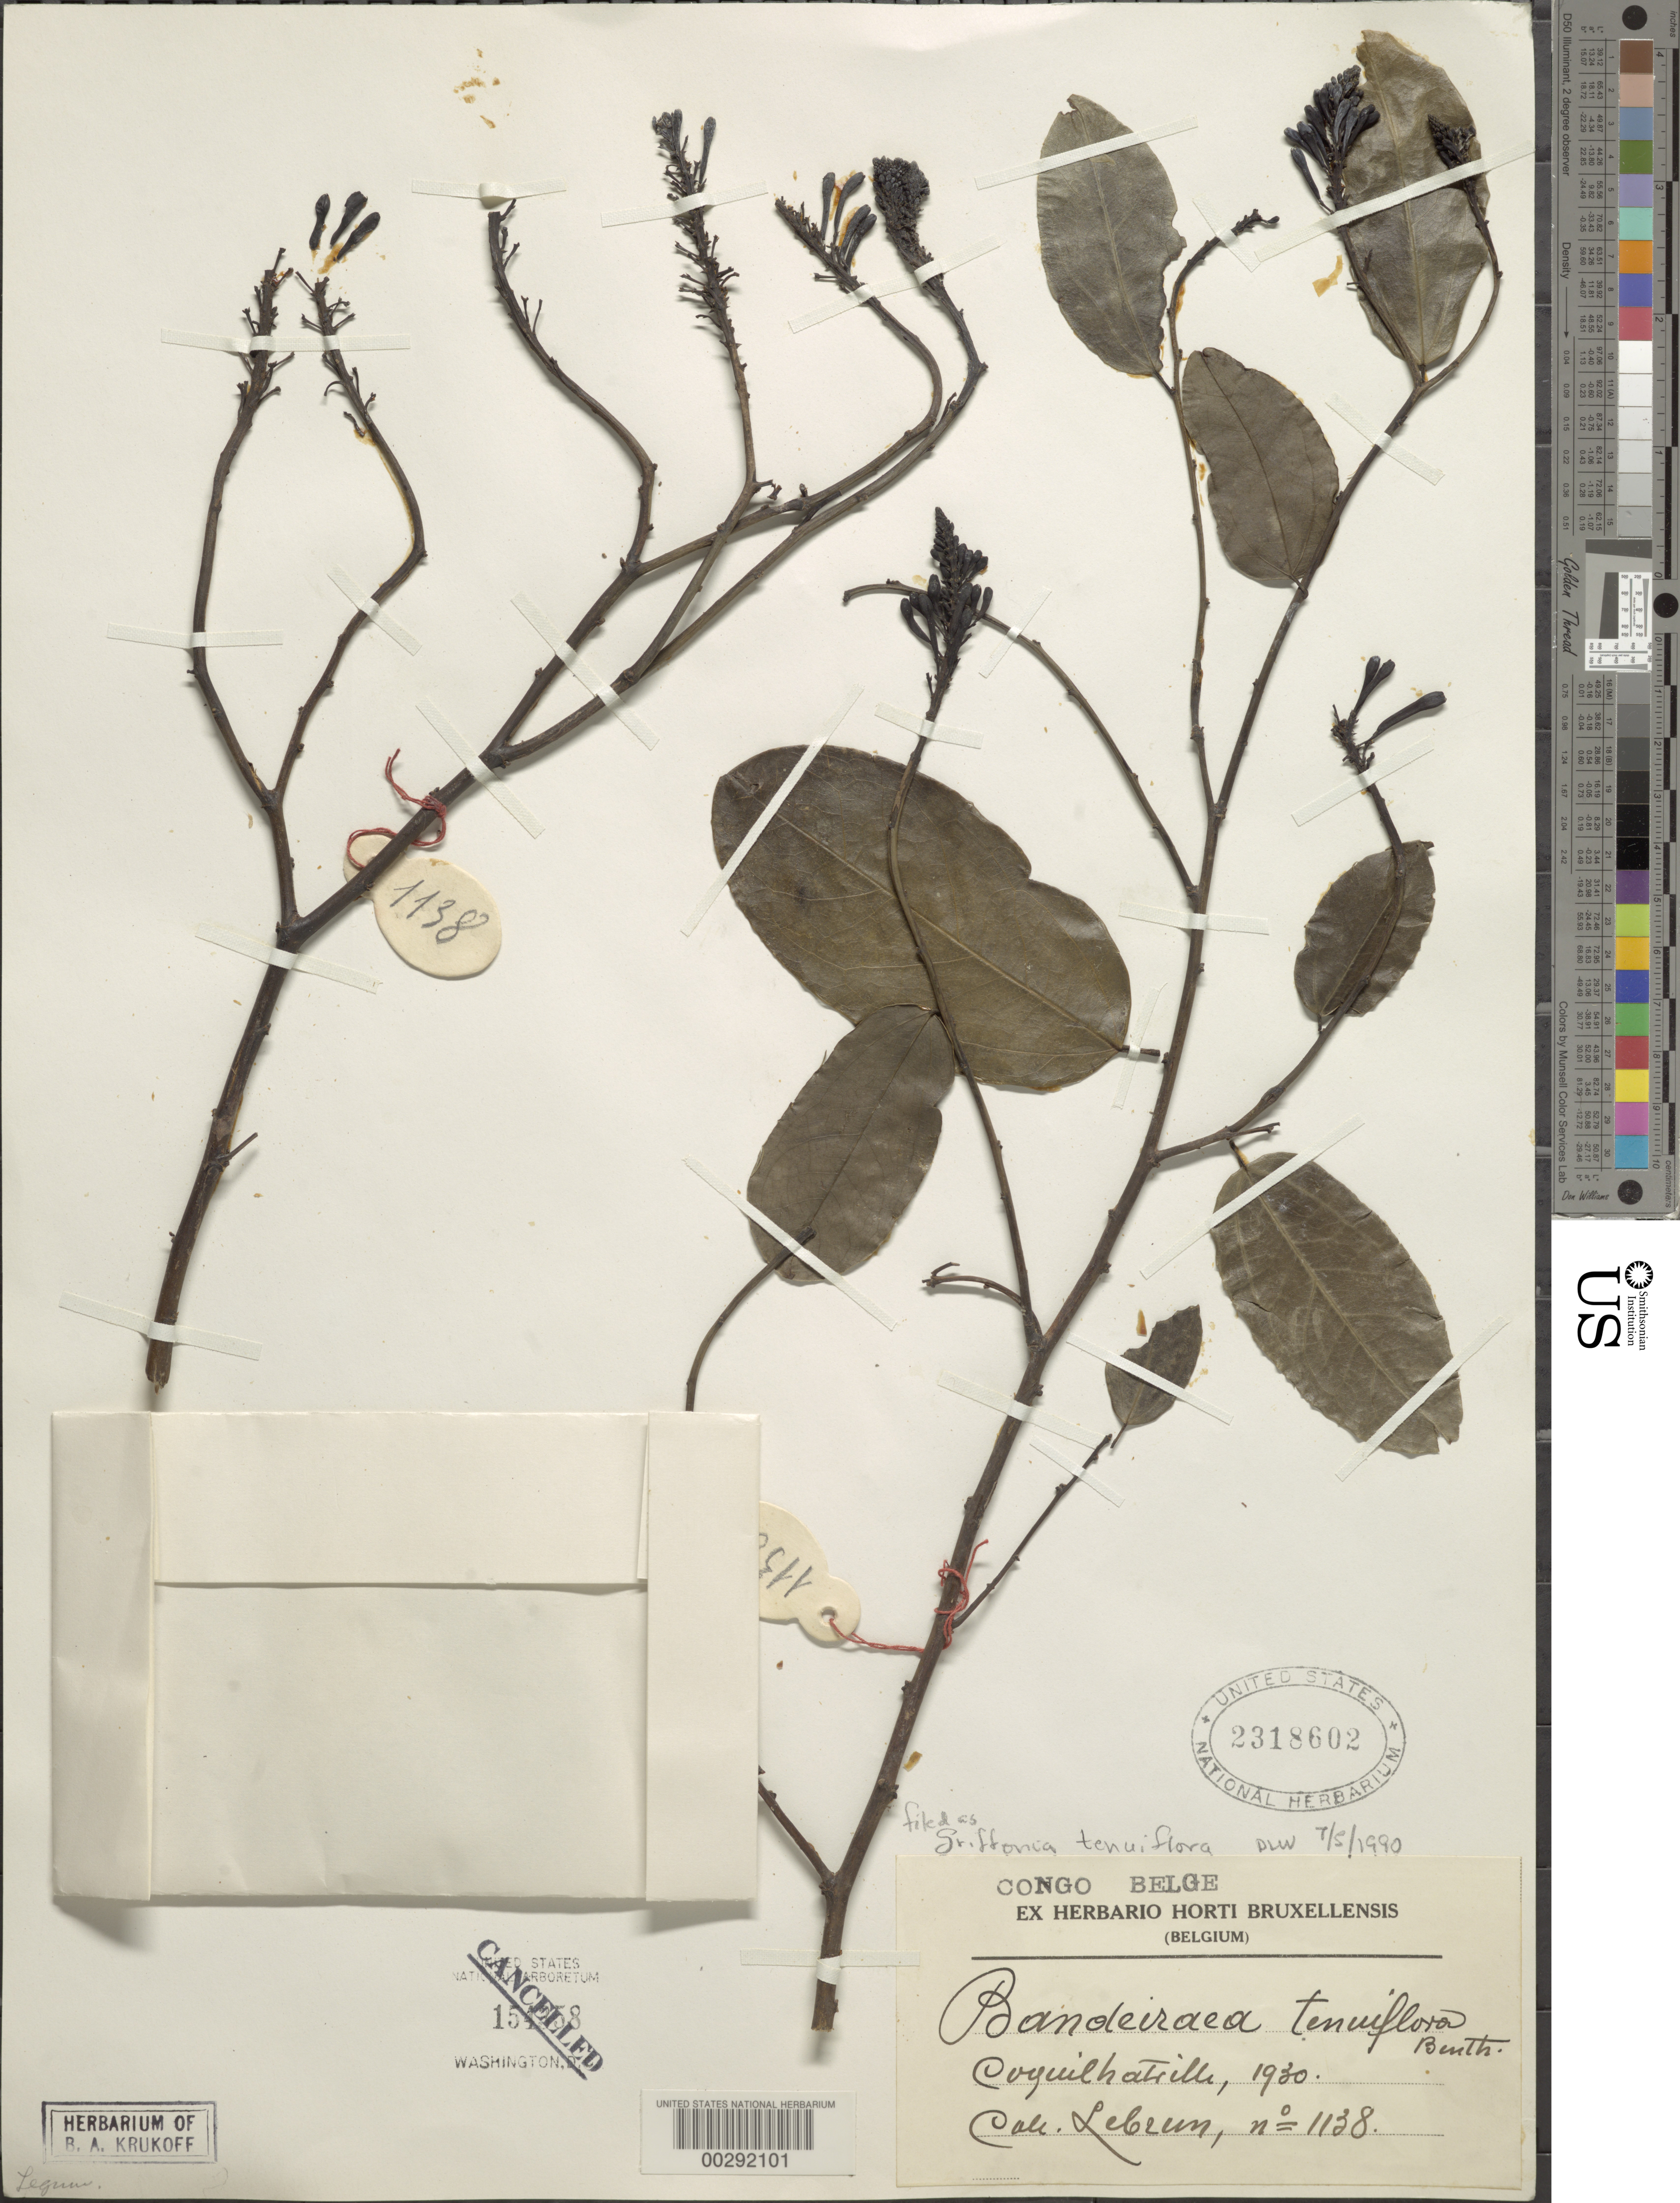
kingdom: Plantae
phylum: Tracheophyta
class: Magnoliopsida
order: Fabales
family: Fabaceae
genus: Griffonia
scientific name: Griffonia tenuiflora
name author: Benth.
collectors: J. A. Lebrun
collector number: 1138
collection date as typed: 1930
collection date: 1930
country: Congo, Democratic Republic of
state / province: Équateur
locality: Coquilhatville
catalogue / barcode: US 2318602